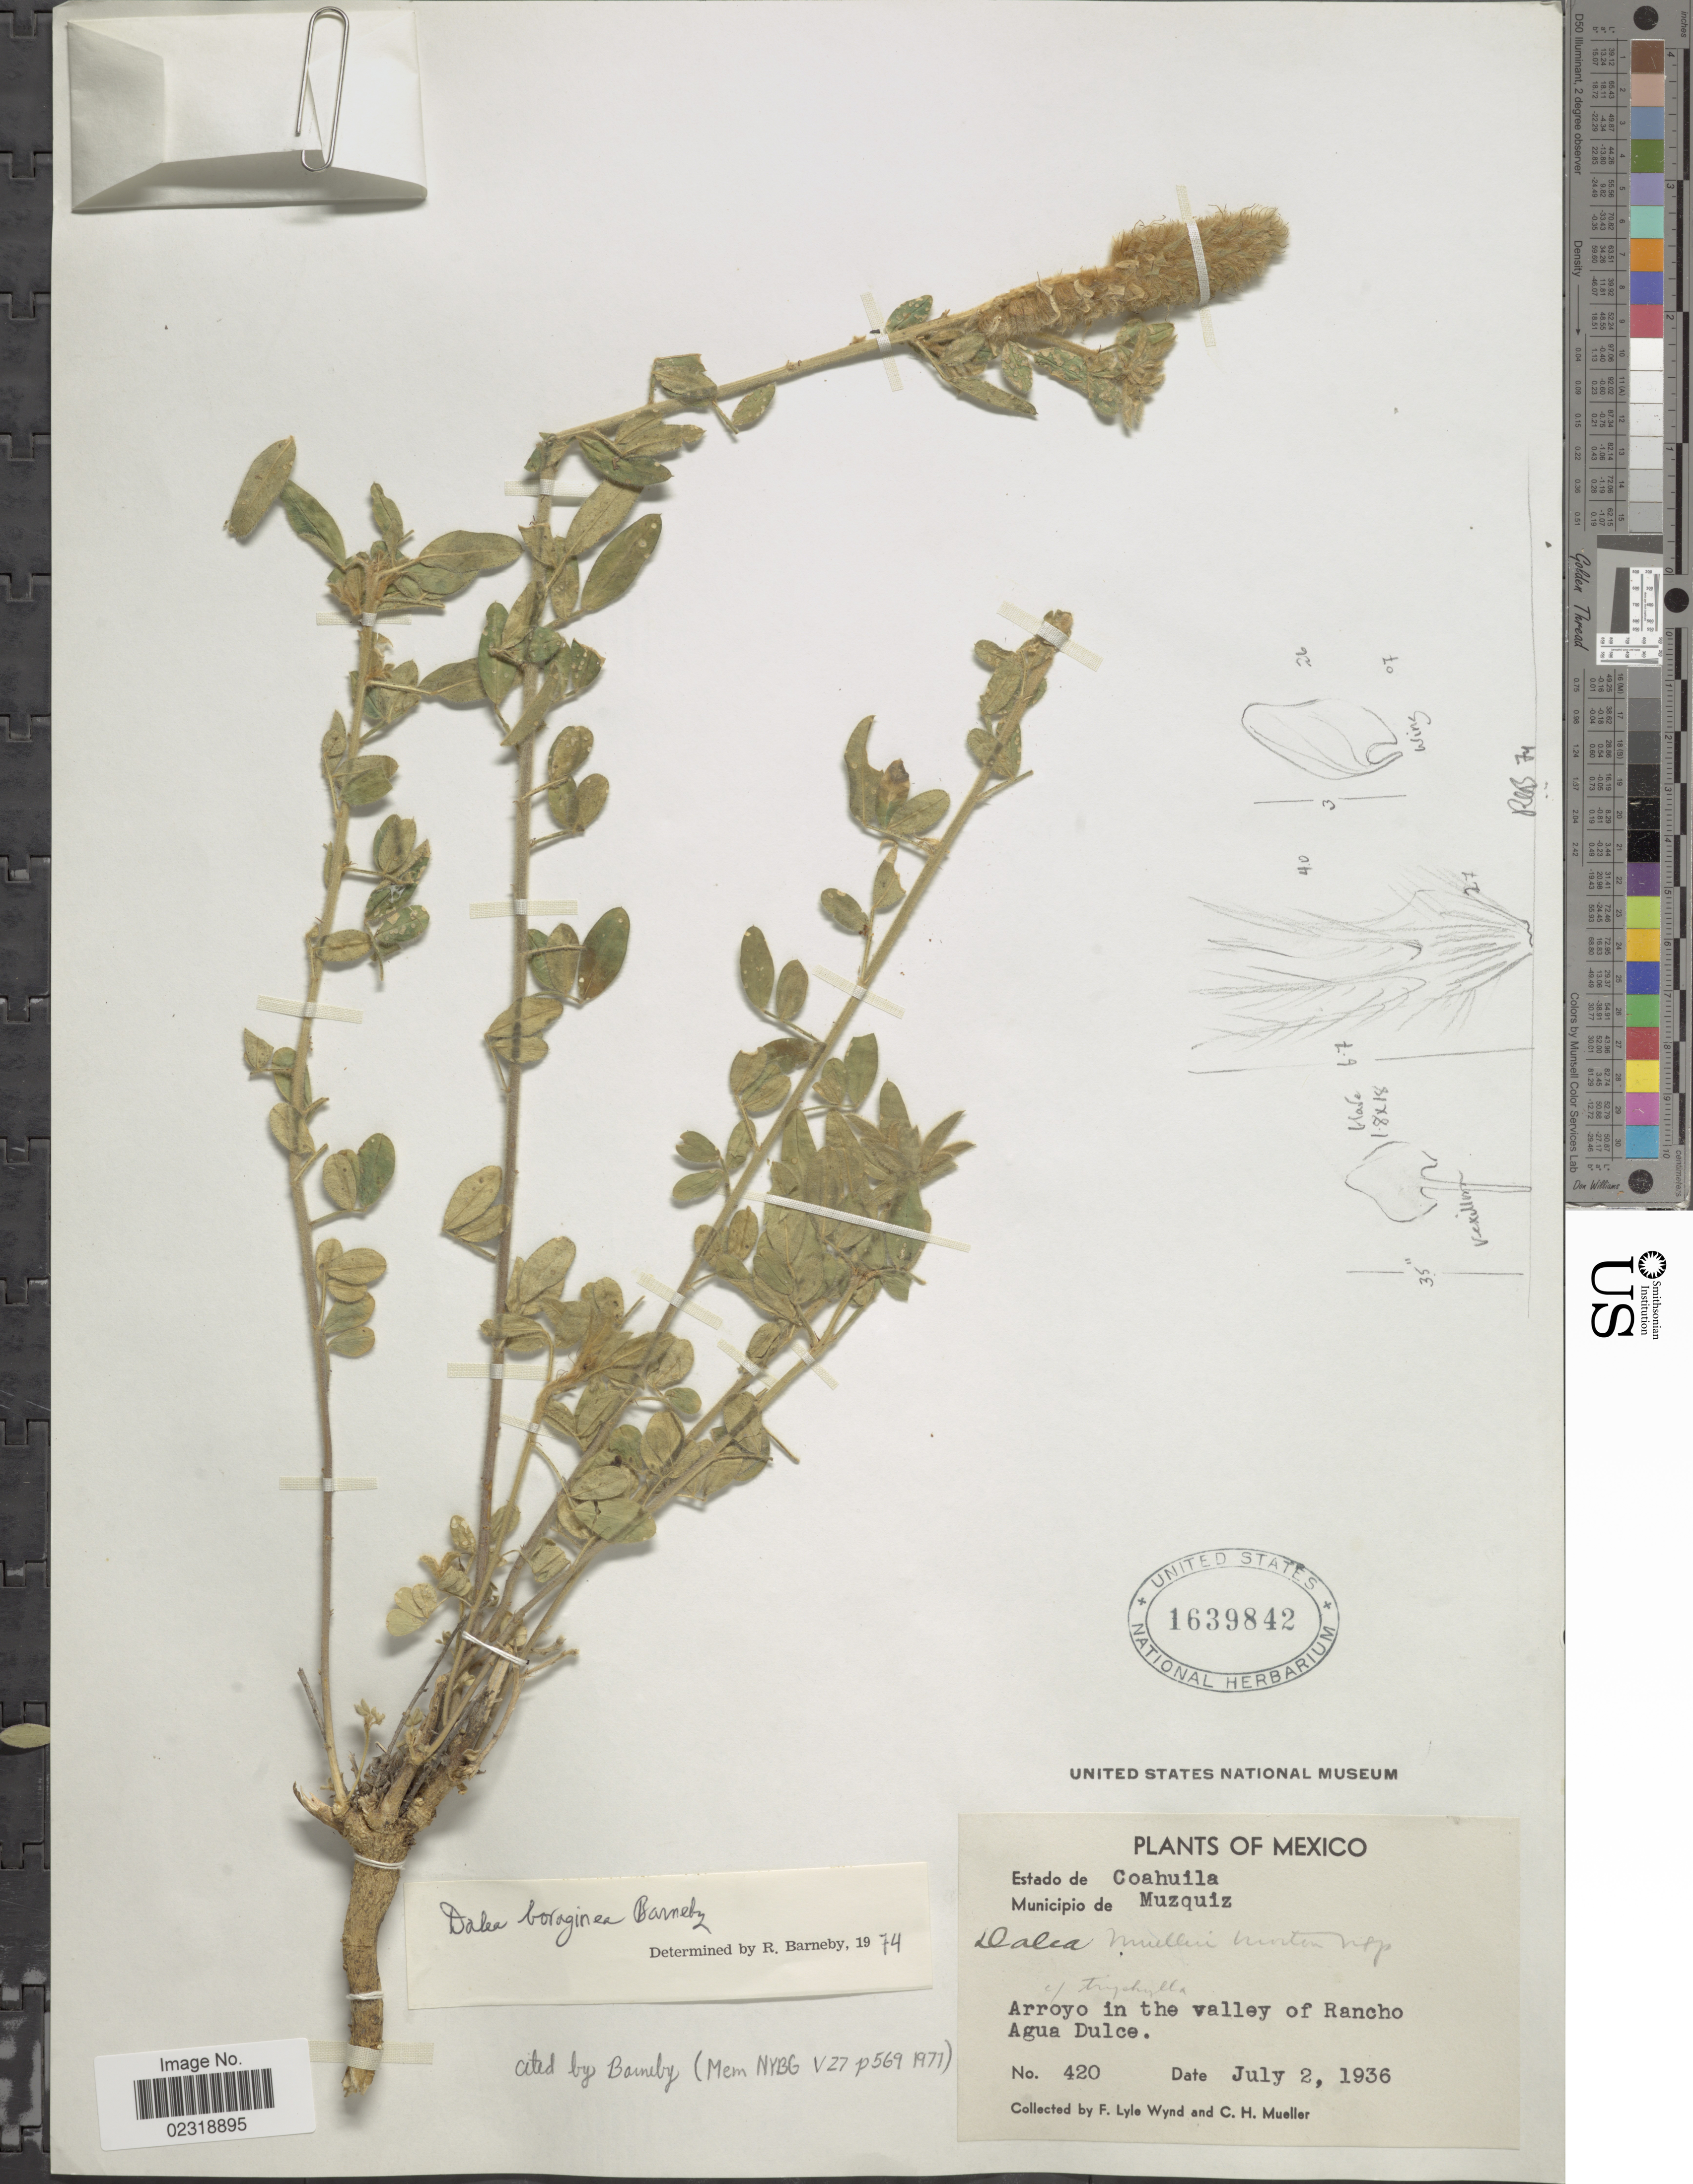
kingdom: Plantae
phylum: Tracheophyta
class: Magnoliopsida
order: Fabales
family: Fabaceae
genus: Dalea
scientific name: Dalea boraginea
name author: Barneby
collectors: F. L. Wynd & C. H. Mueller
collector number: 420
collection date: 1936-07-02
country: Mexico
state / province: Coahuila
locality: Municipio de Muzquiz, arroyo in the valley of Rancho Agua Dulce.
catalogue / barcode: US 1639842